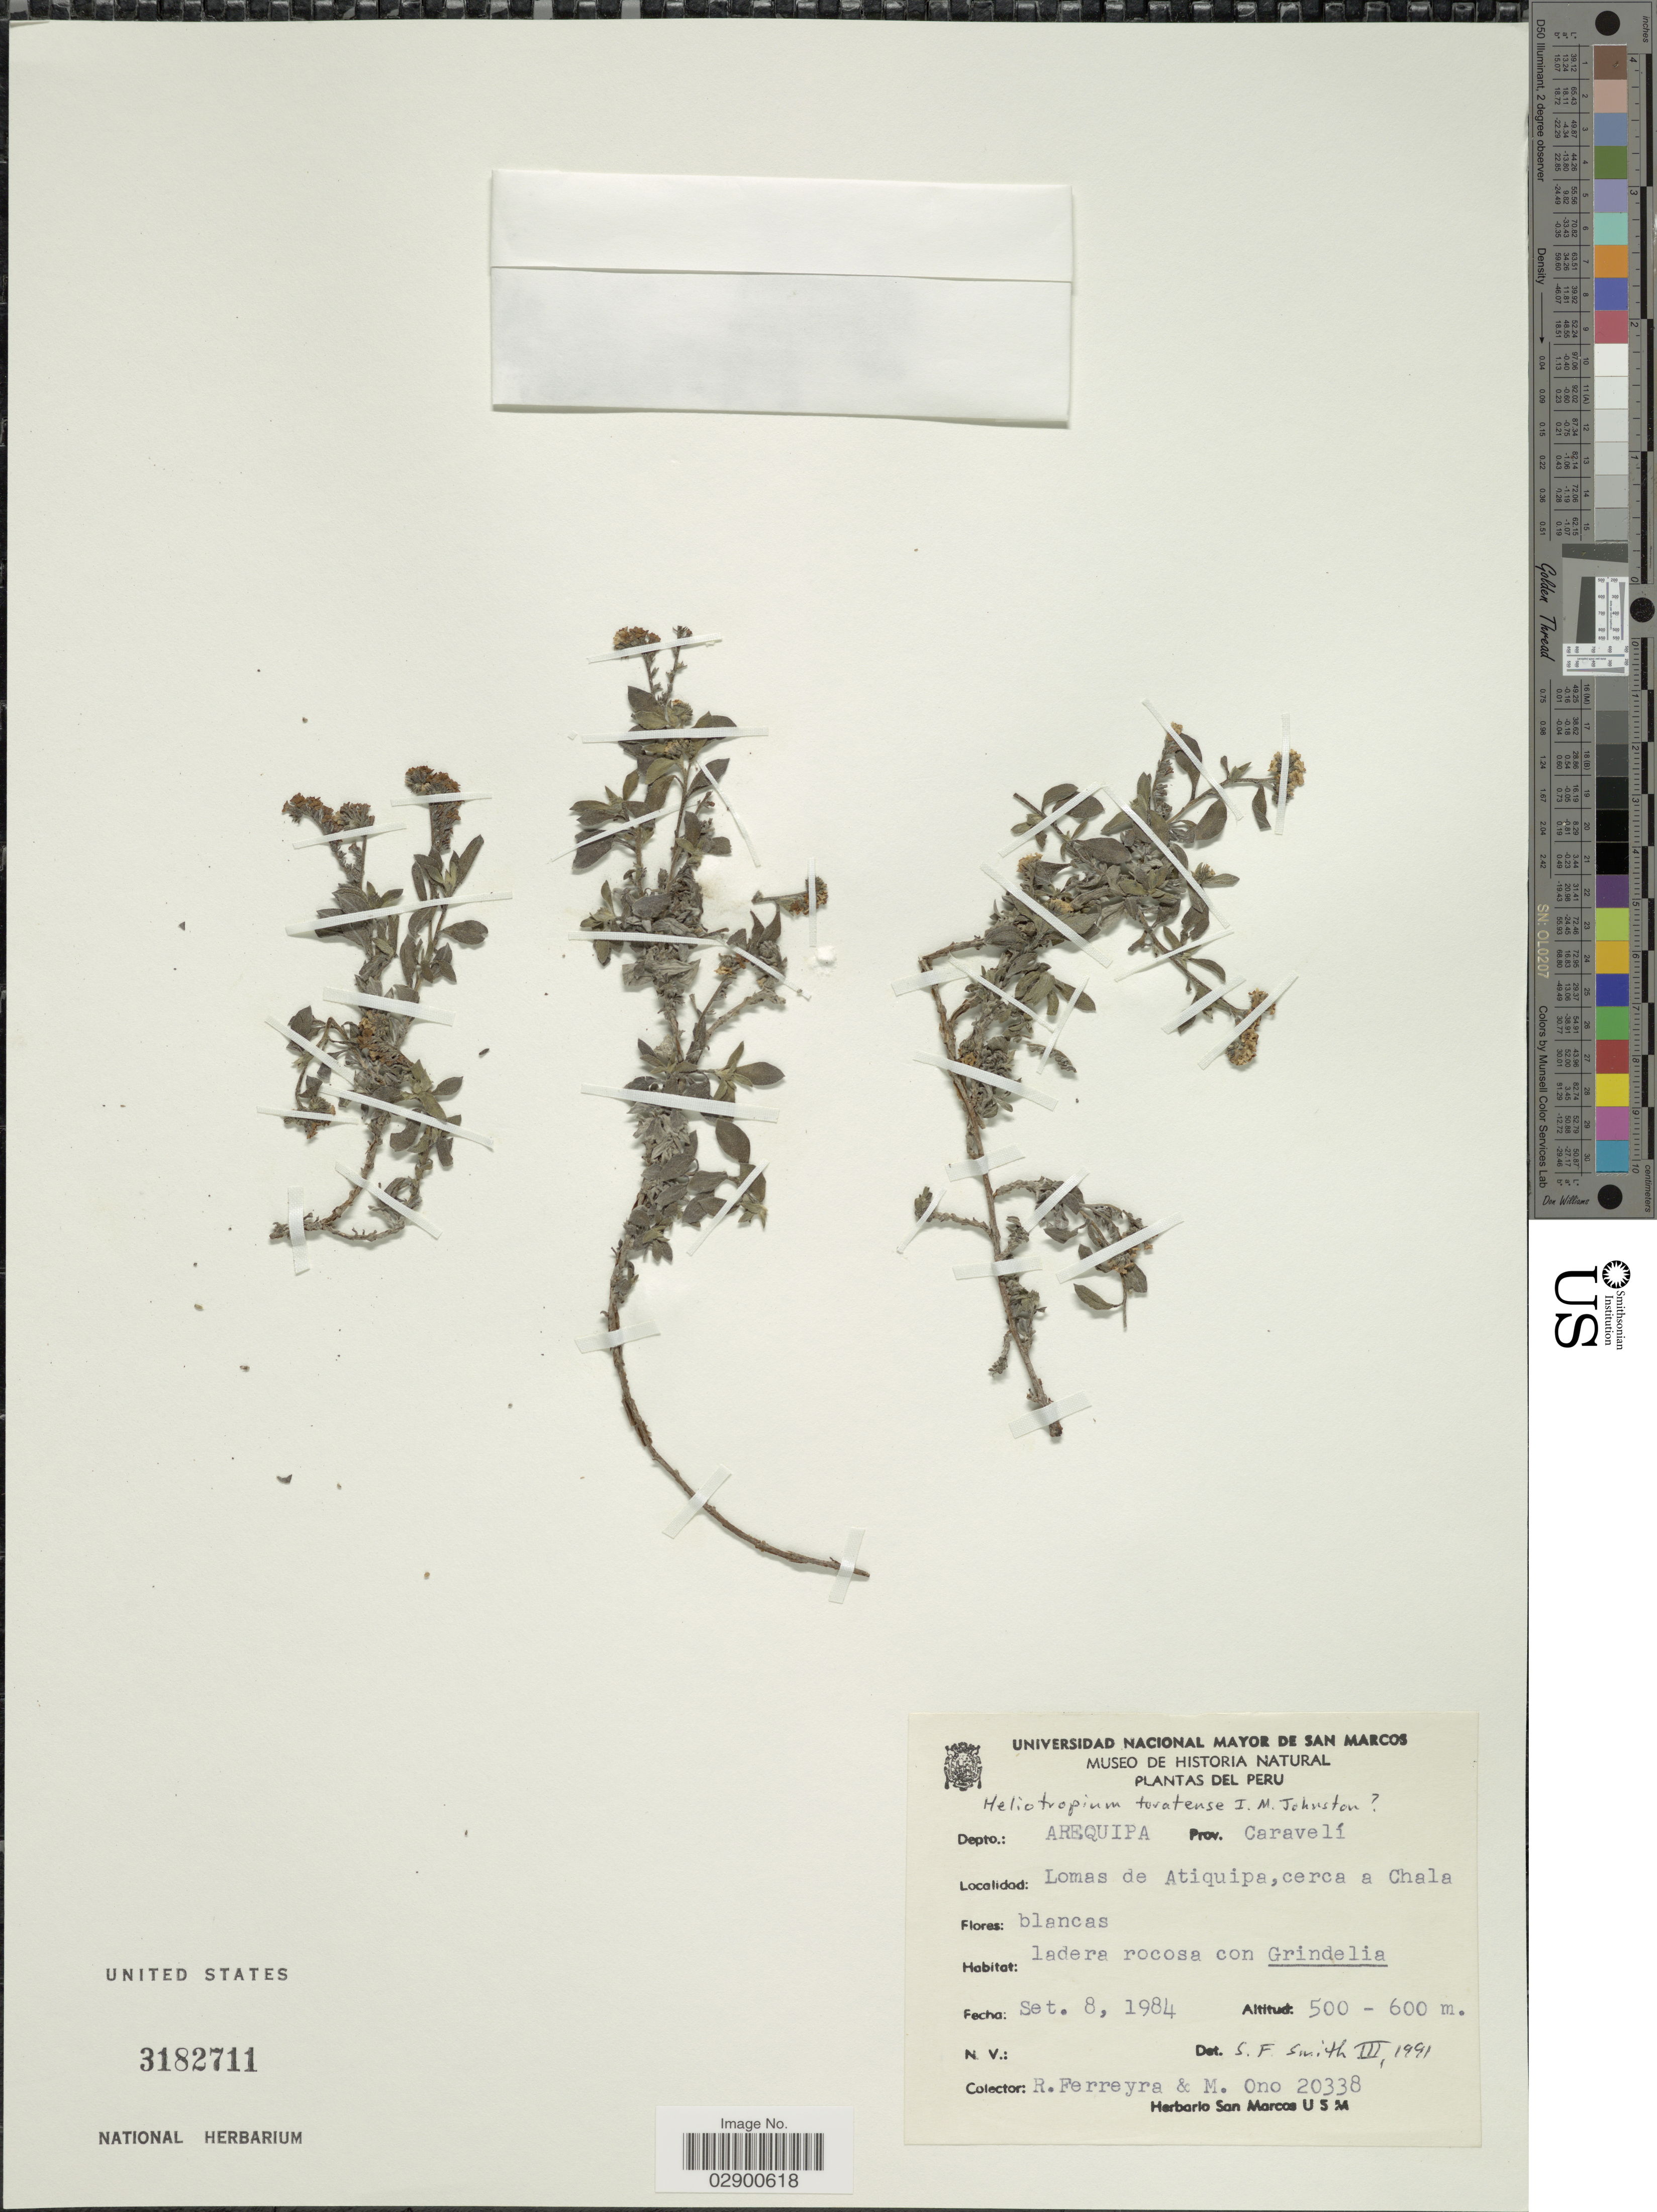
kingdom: Plantae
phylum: Tracheophyta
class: Magnoliopsida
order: Boraginales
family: Heliotropiaceae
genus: Heliotropium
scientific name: Heliotropium toratense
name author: I.M. Johnst.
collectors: R. A. Ferreyra & M. Ono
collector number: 20338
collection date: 1984-09-08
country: Peru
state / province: Arequipa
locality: Dept.: Arequipa. Prov. Caravelí. Lomas de Atiquipa, cerca a Chala.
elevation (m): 500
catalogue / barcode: US 3182711